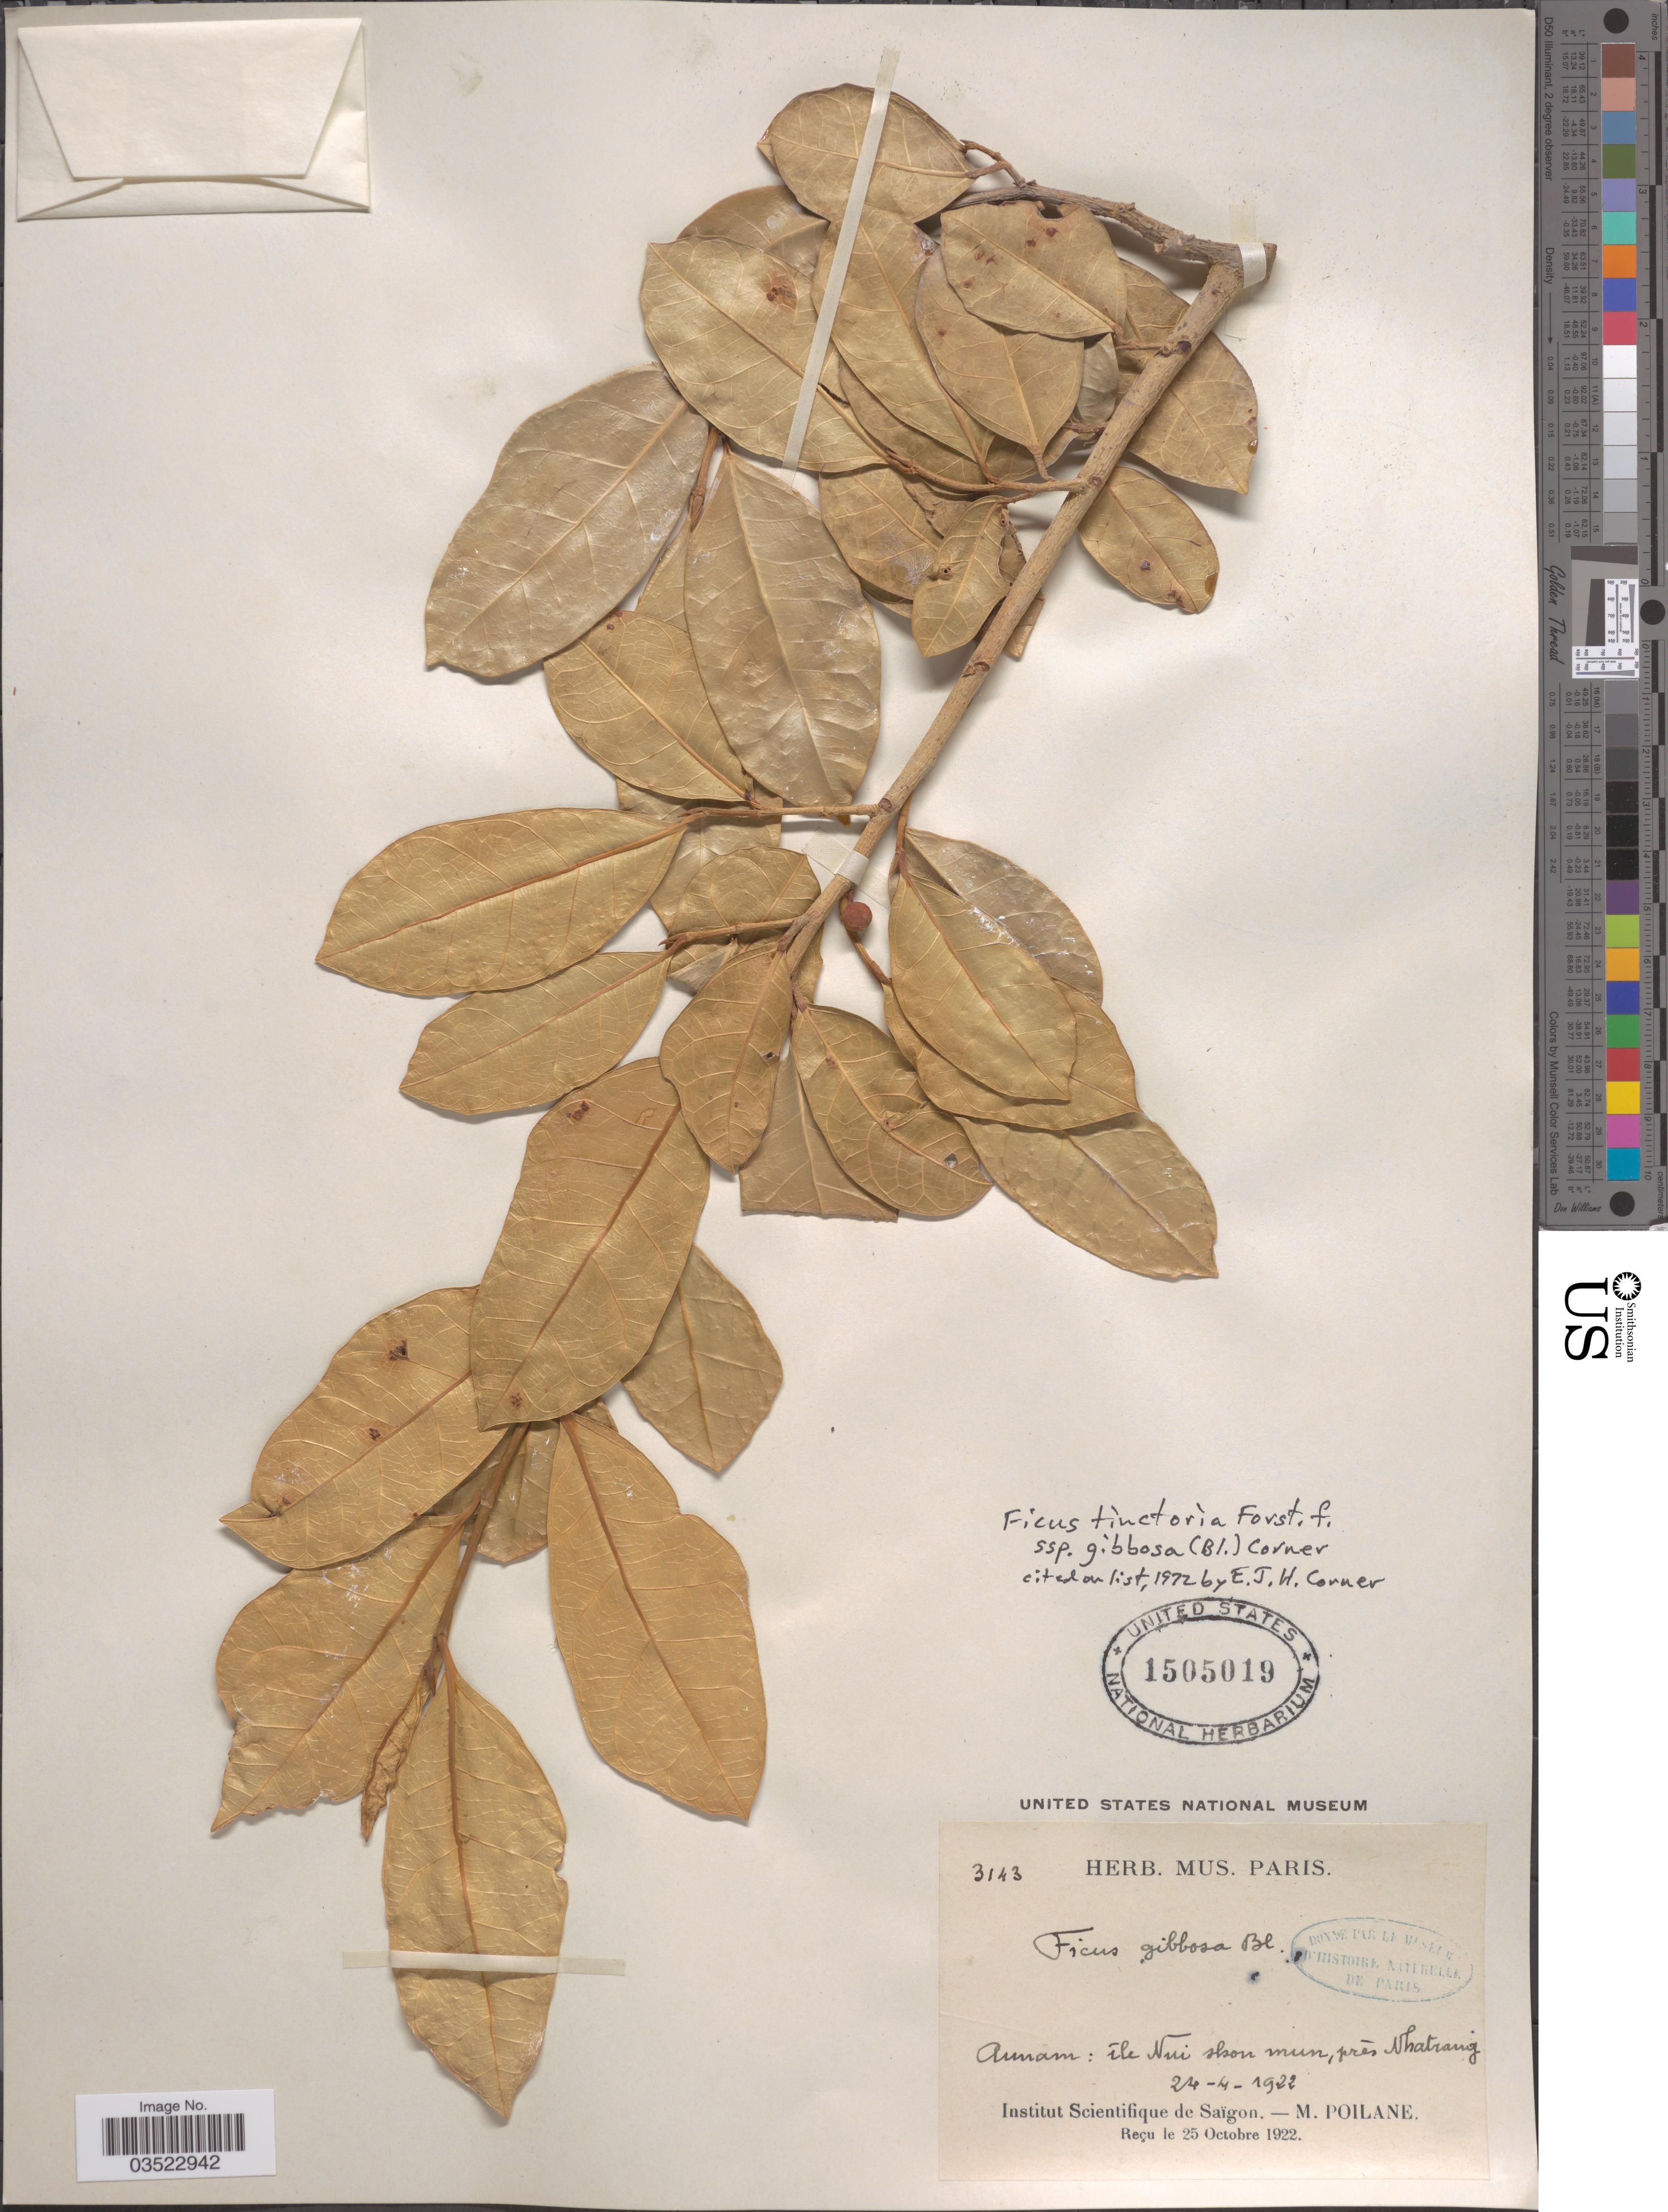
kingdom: Plantae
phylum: Tracheophyta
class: Magnoliopsida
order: Rosales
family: Moraceae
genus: Ficus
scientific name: Ficus tinctoria subsp. gibbosa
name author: (Blume) Corner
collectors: M. Poilane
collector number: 3143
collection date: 1922-04-24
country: Vietnam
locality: Annam: île Nui skon mun, près Nhatrang.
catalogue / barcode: US 1505019